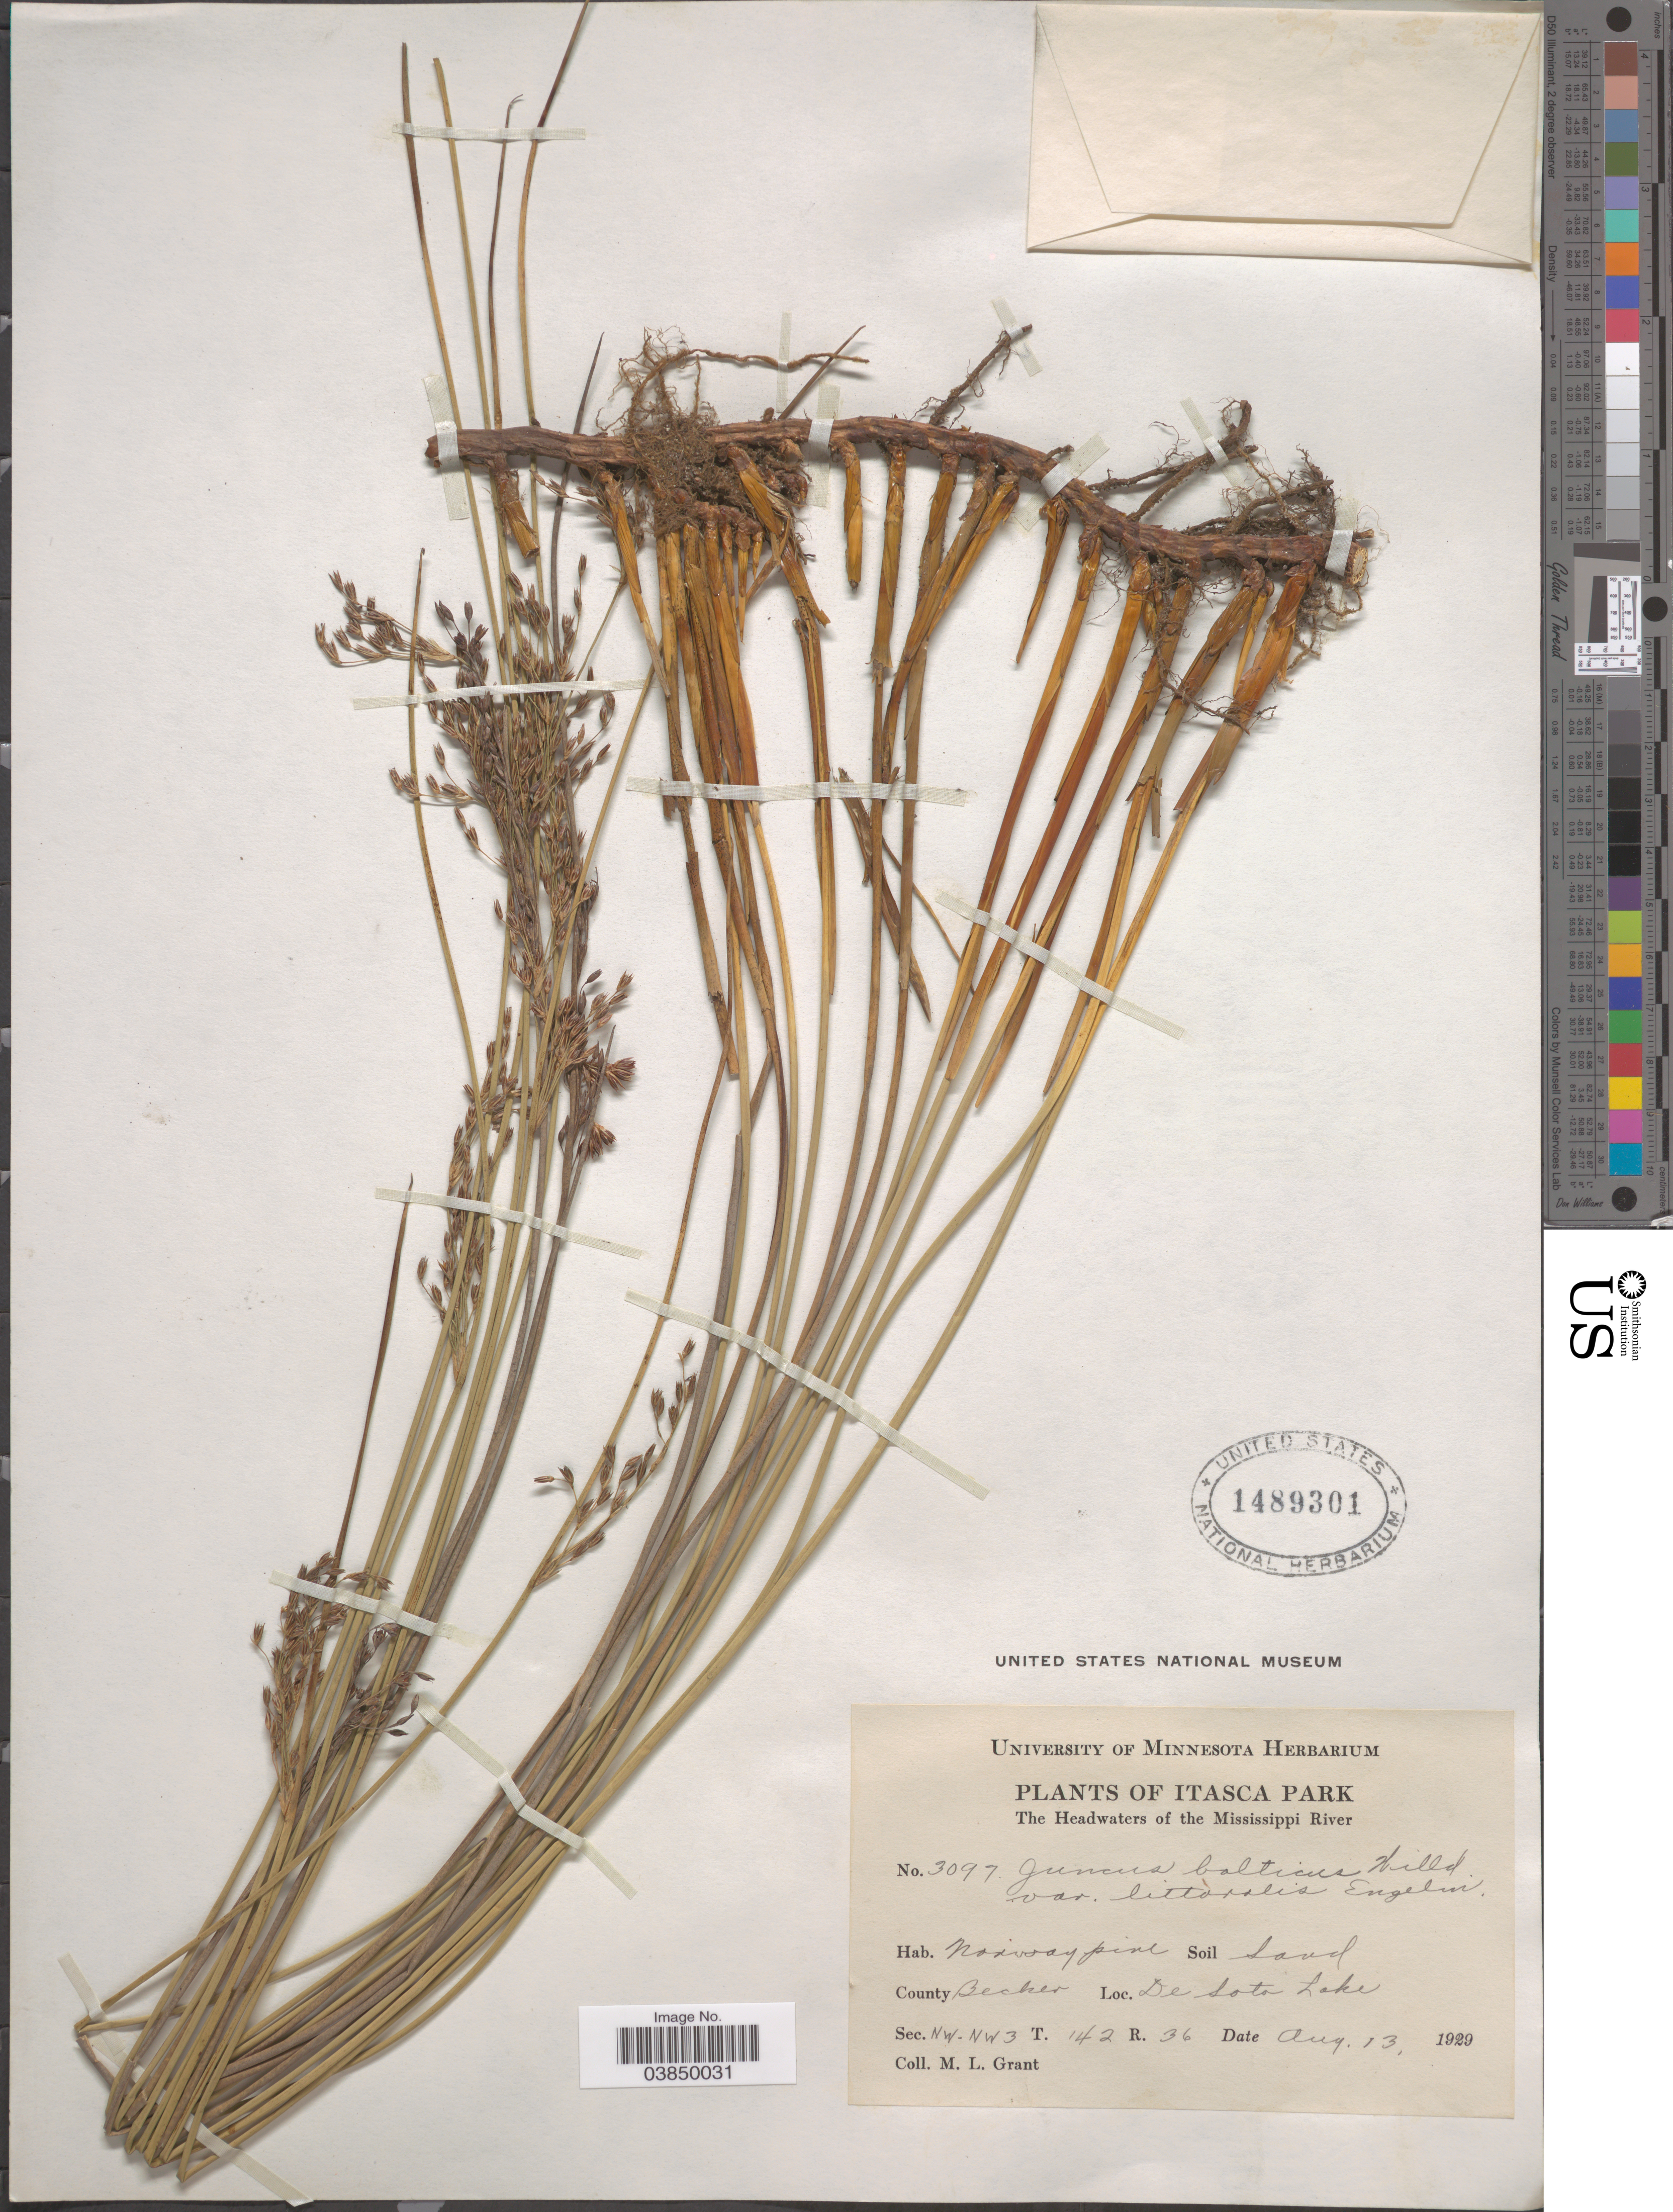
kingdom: Plantae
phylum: Tracheophyta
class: Liliopsida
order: Poales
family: Juncaceae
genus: Juncus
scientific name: Juncus balticus var. littoralis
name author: Engelm.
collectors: M. L. Grant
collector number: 3097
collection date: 1929-08-13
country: United States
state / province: Minnesota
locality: Itasca Park. The Headwaters of the Mississippi River. County Becker. De Soto Lake. Sec. NW-NW 3T. 142 R.36.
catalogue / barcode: US 1489301